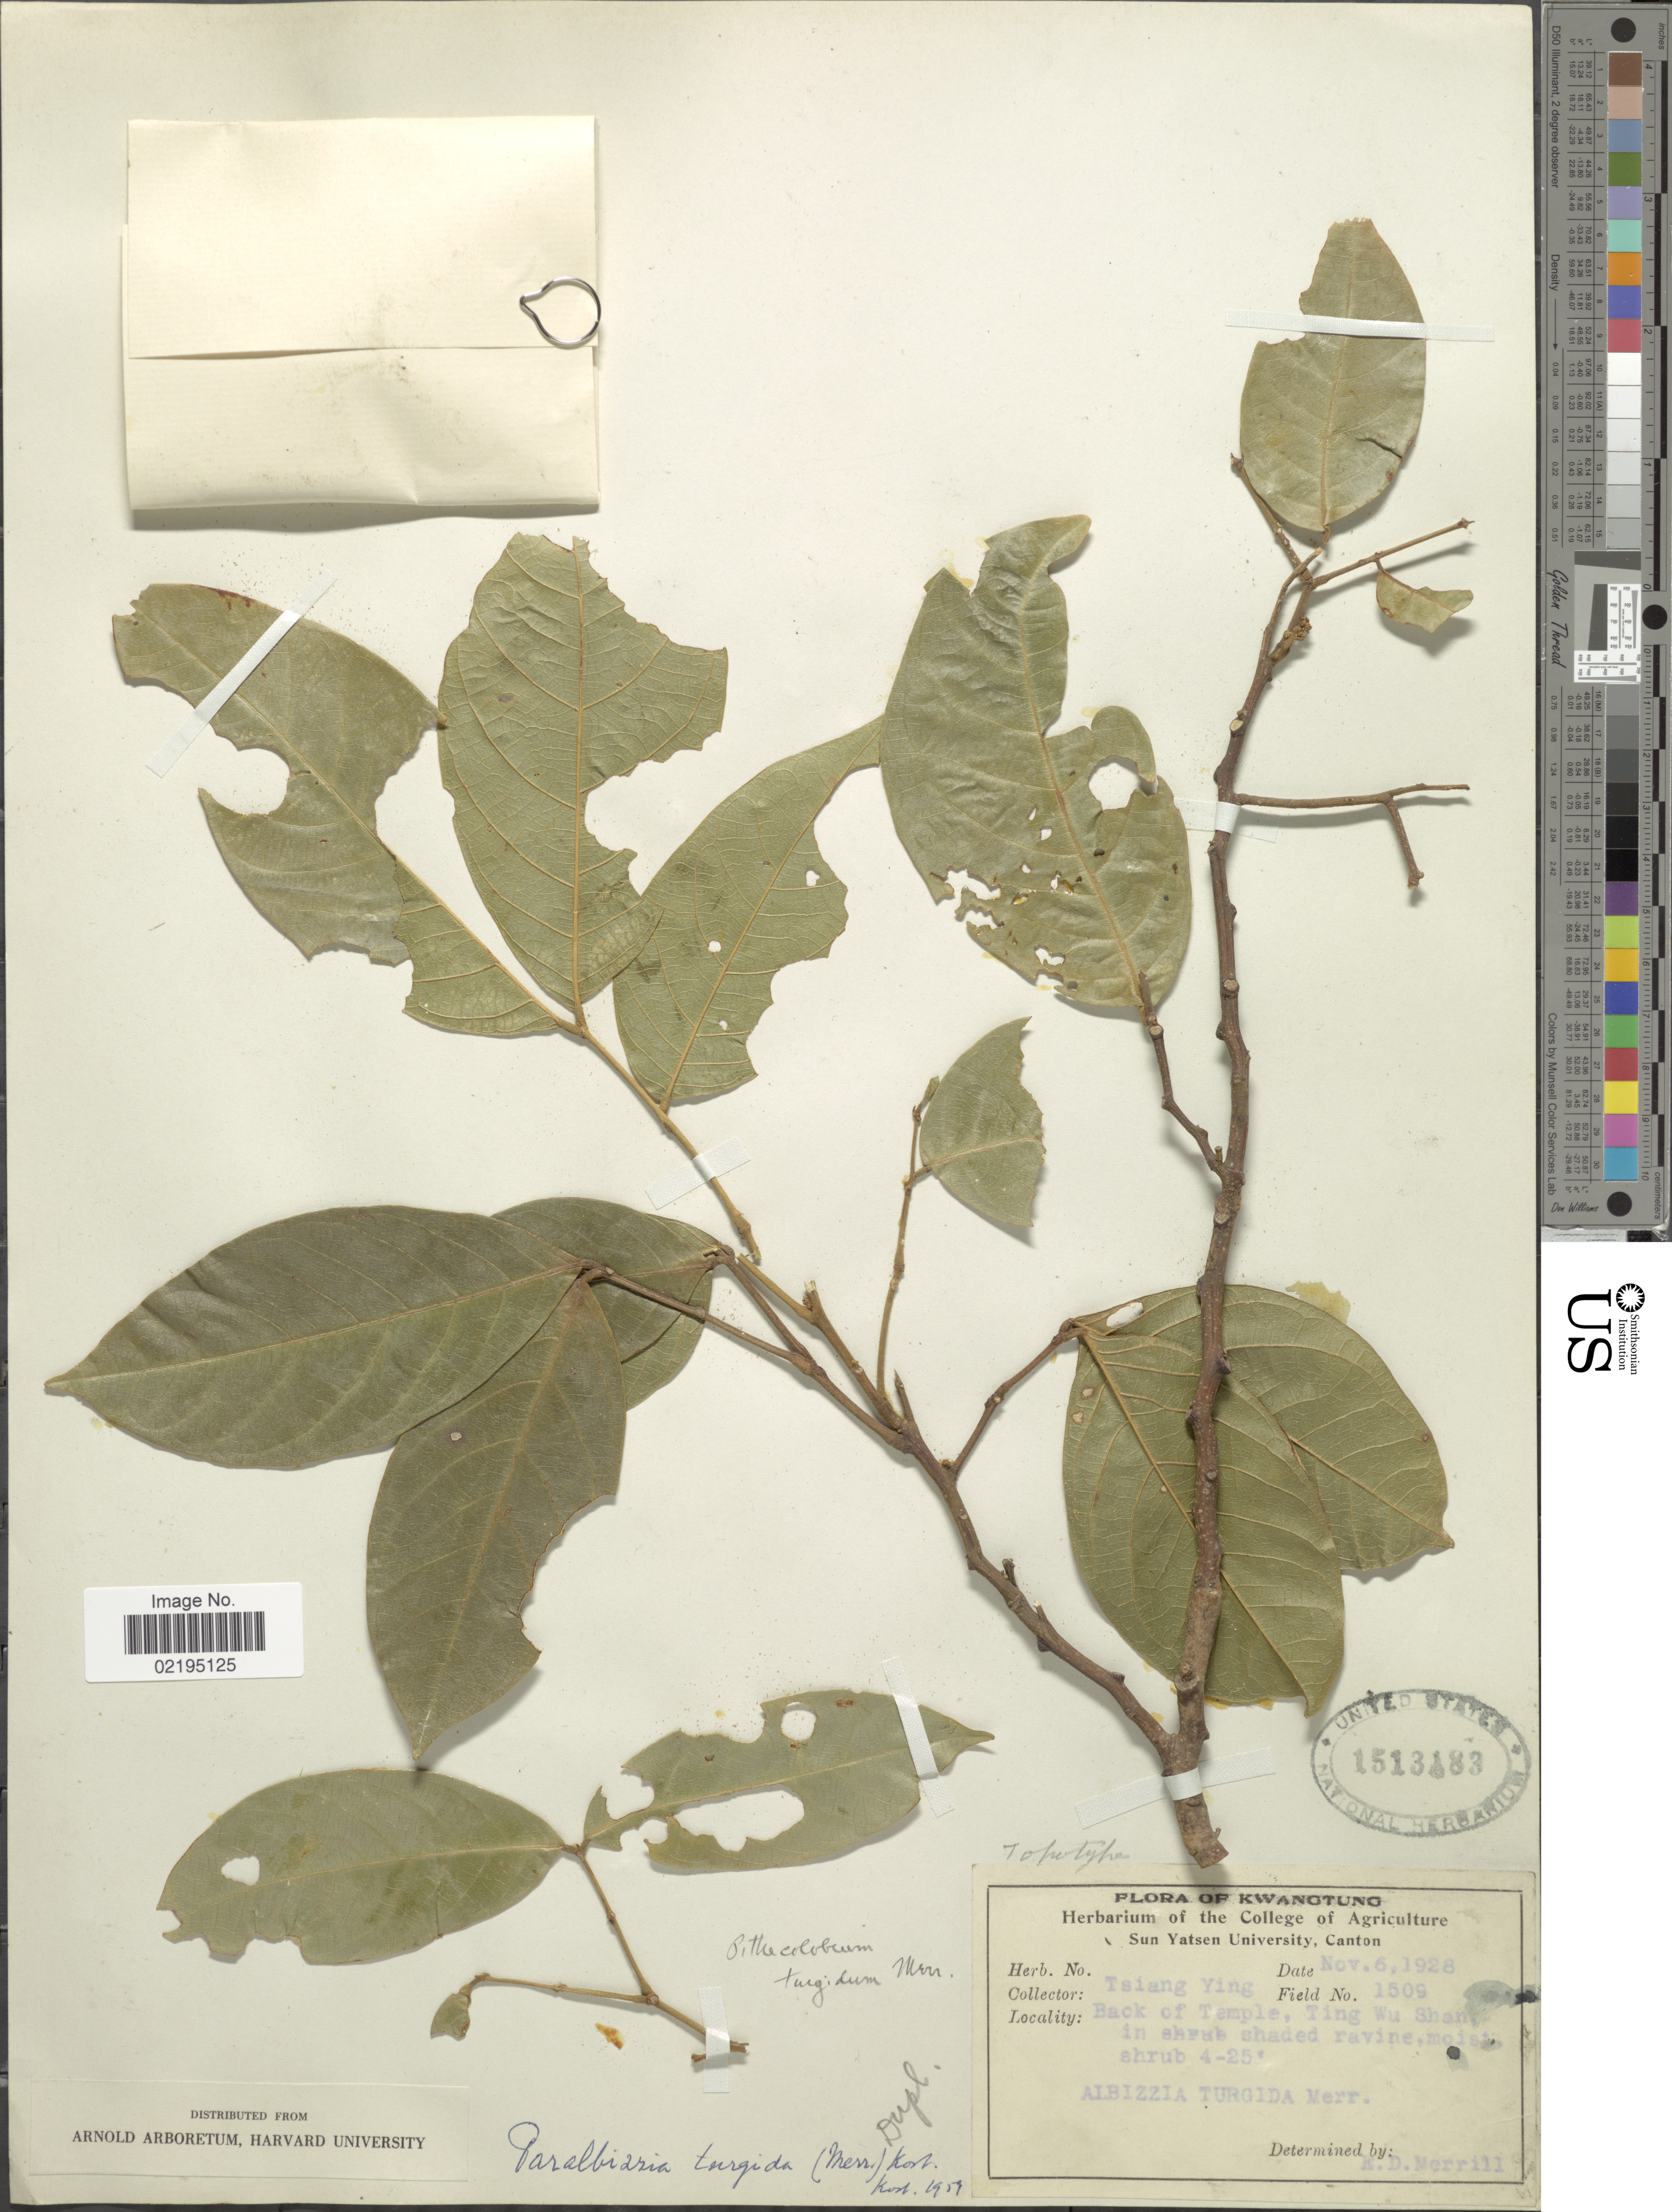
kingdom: Plantae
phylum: Tracheophyta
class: Magnoliopsida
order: Fabales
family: Fabaceae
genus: Albizia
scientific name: Albizia turgida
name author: (Merr.) Merr.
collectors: T. Ying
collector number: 1509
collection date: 1928-11-06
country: China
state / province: Guangdong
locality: Kwangtung, Back of Tample [interpreted], Ting Wu Shan in shrub shaded ravine.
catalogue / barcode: US 1513183